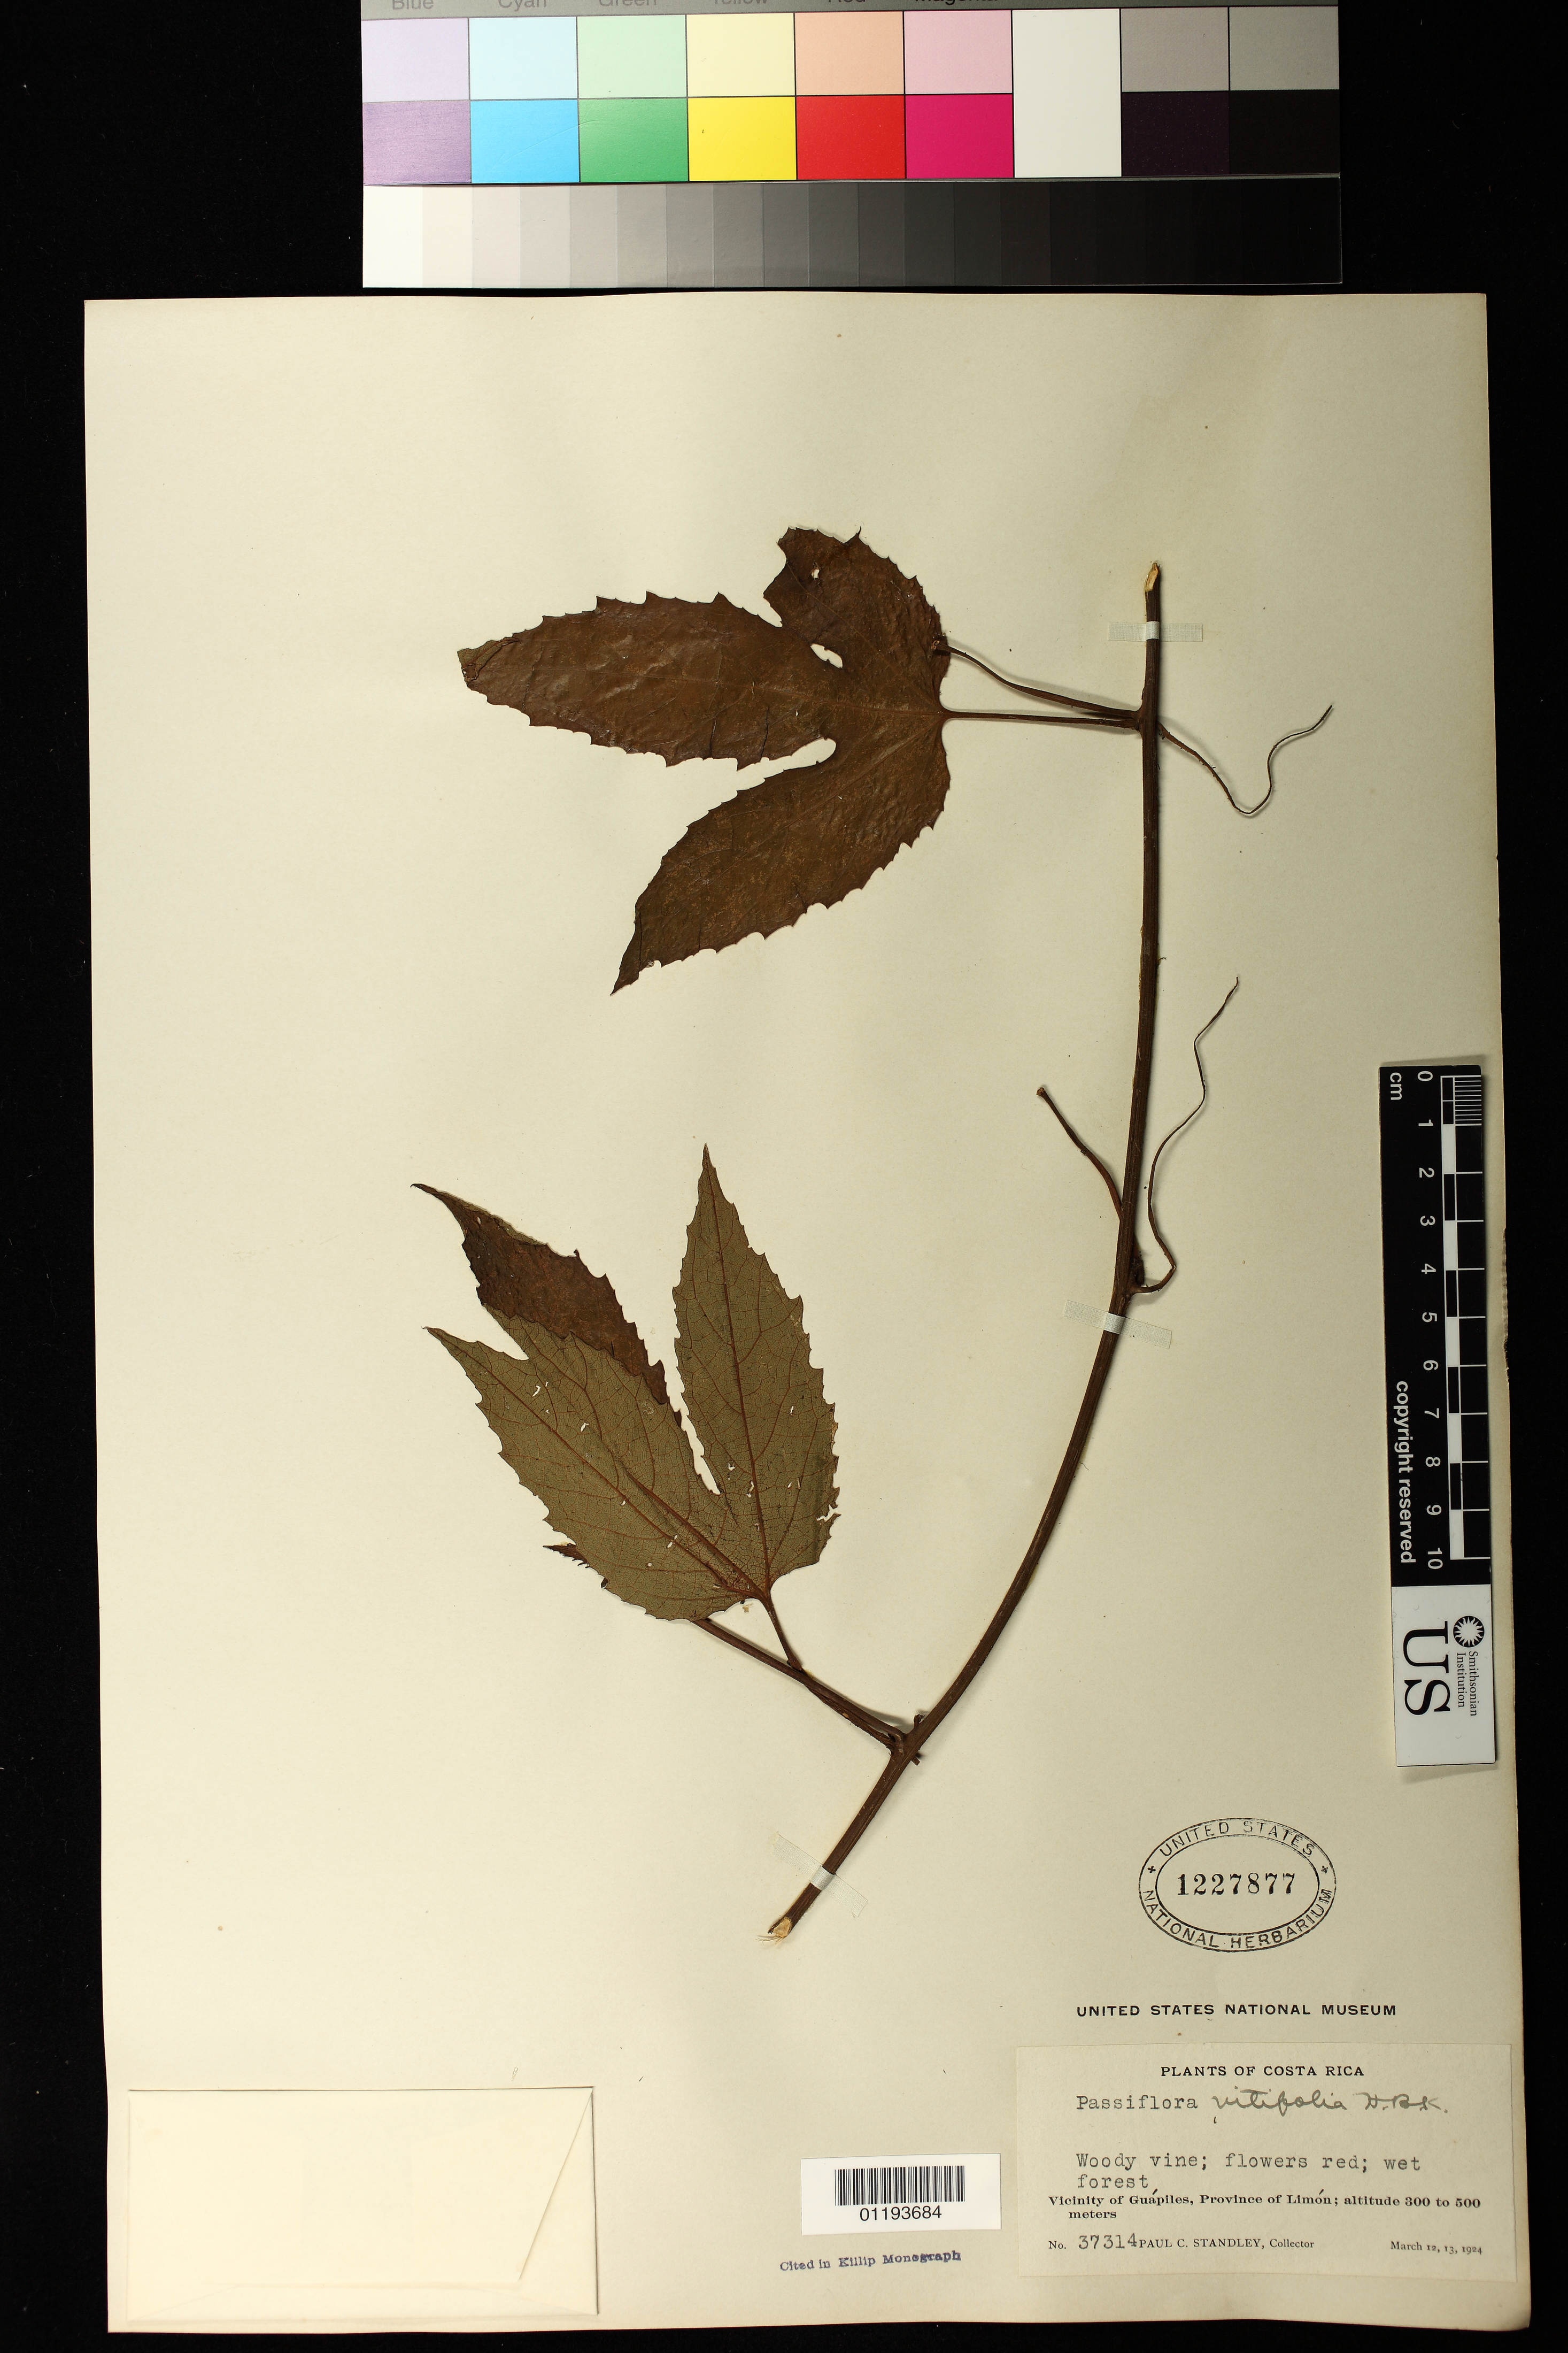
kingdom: Plantae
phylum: Tracheophyta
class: Magnoliopsida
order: Malpighiales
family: Passifloraceae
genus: Passiflora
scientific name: Passiflora vitifolia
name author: Kunth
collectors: P. C. Standley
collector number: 37314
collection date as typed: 1924 Mar 12 1924 Mar 13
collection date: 1924-03-12/1924-03-13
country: Costa Rica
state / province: Limón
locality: Vicinity of Guapiles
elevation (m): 300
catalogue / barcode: US 1227877